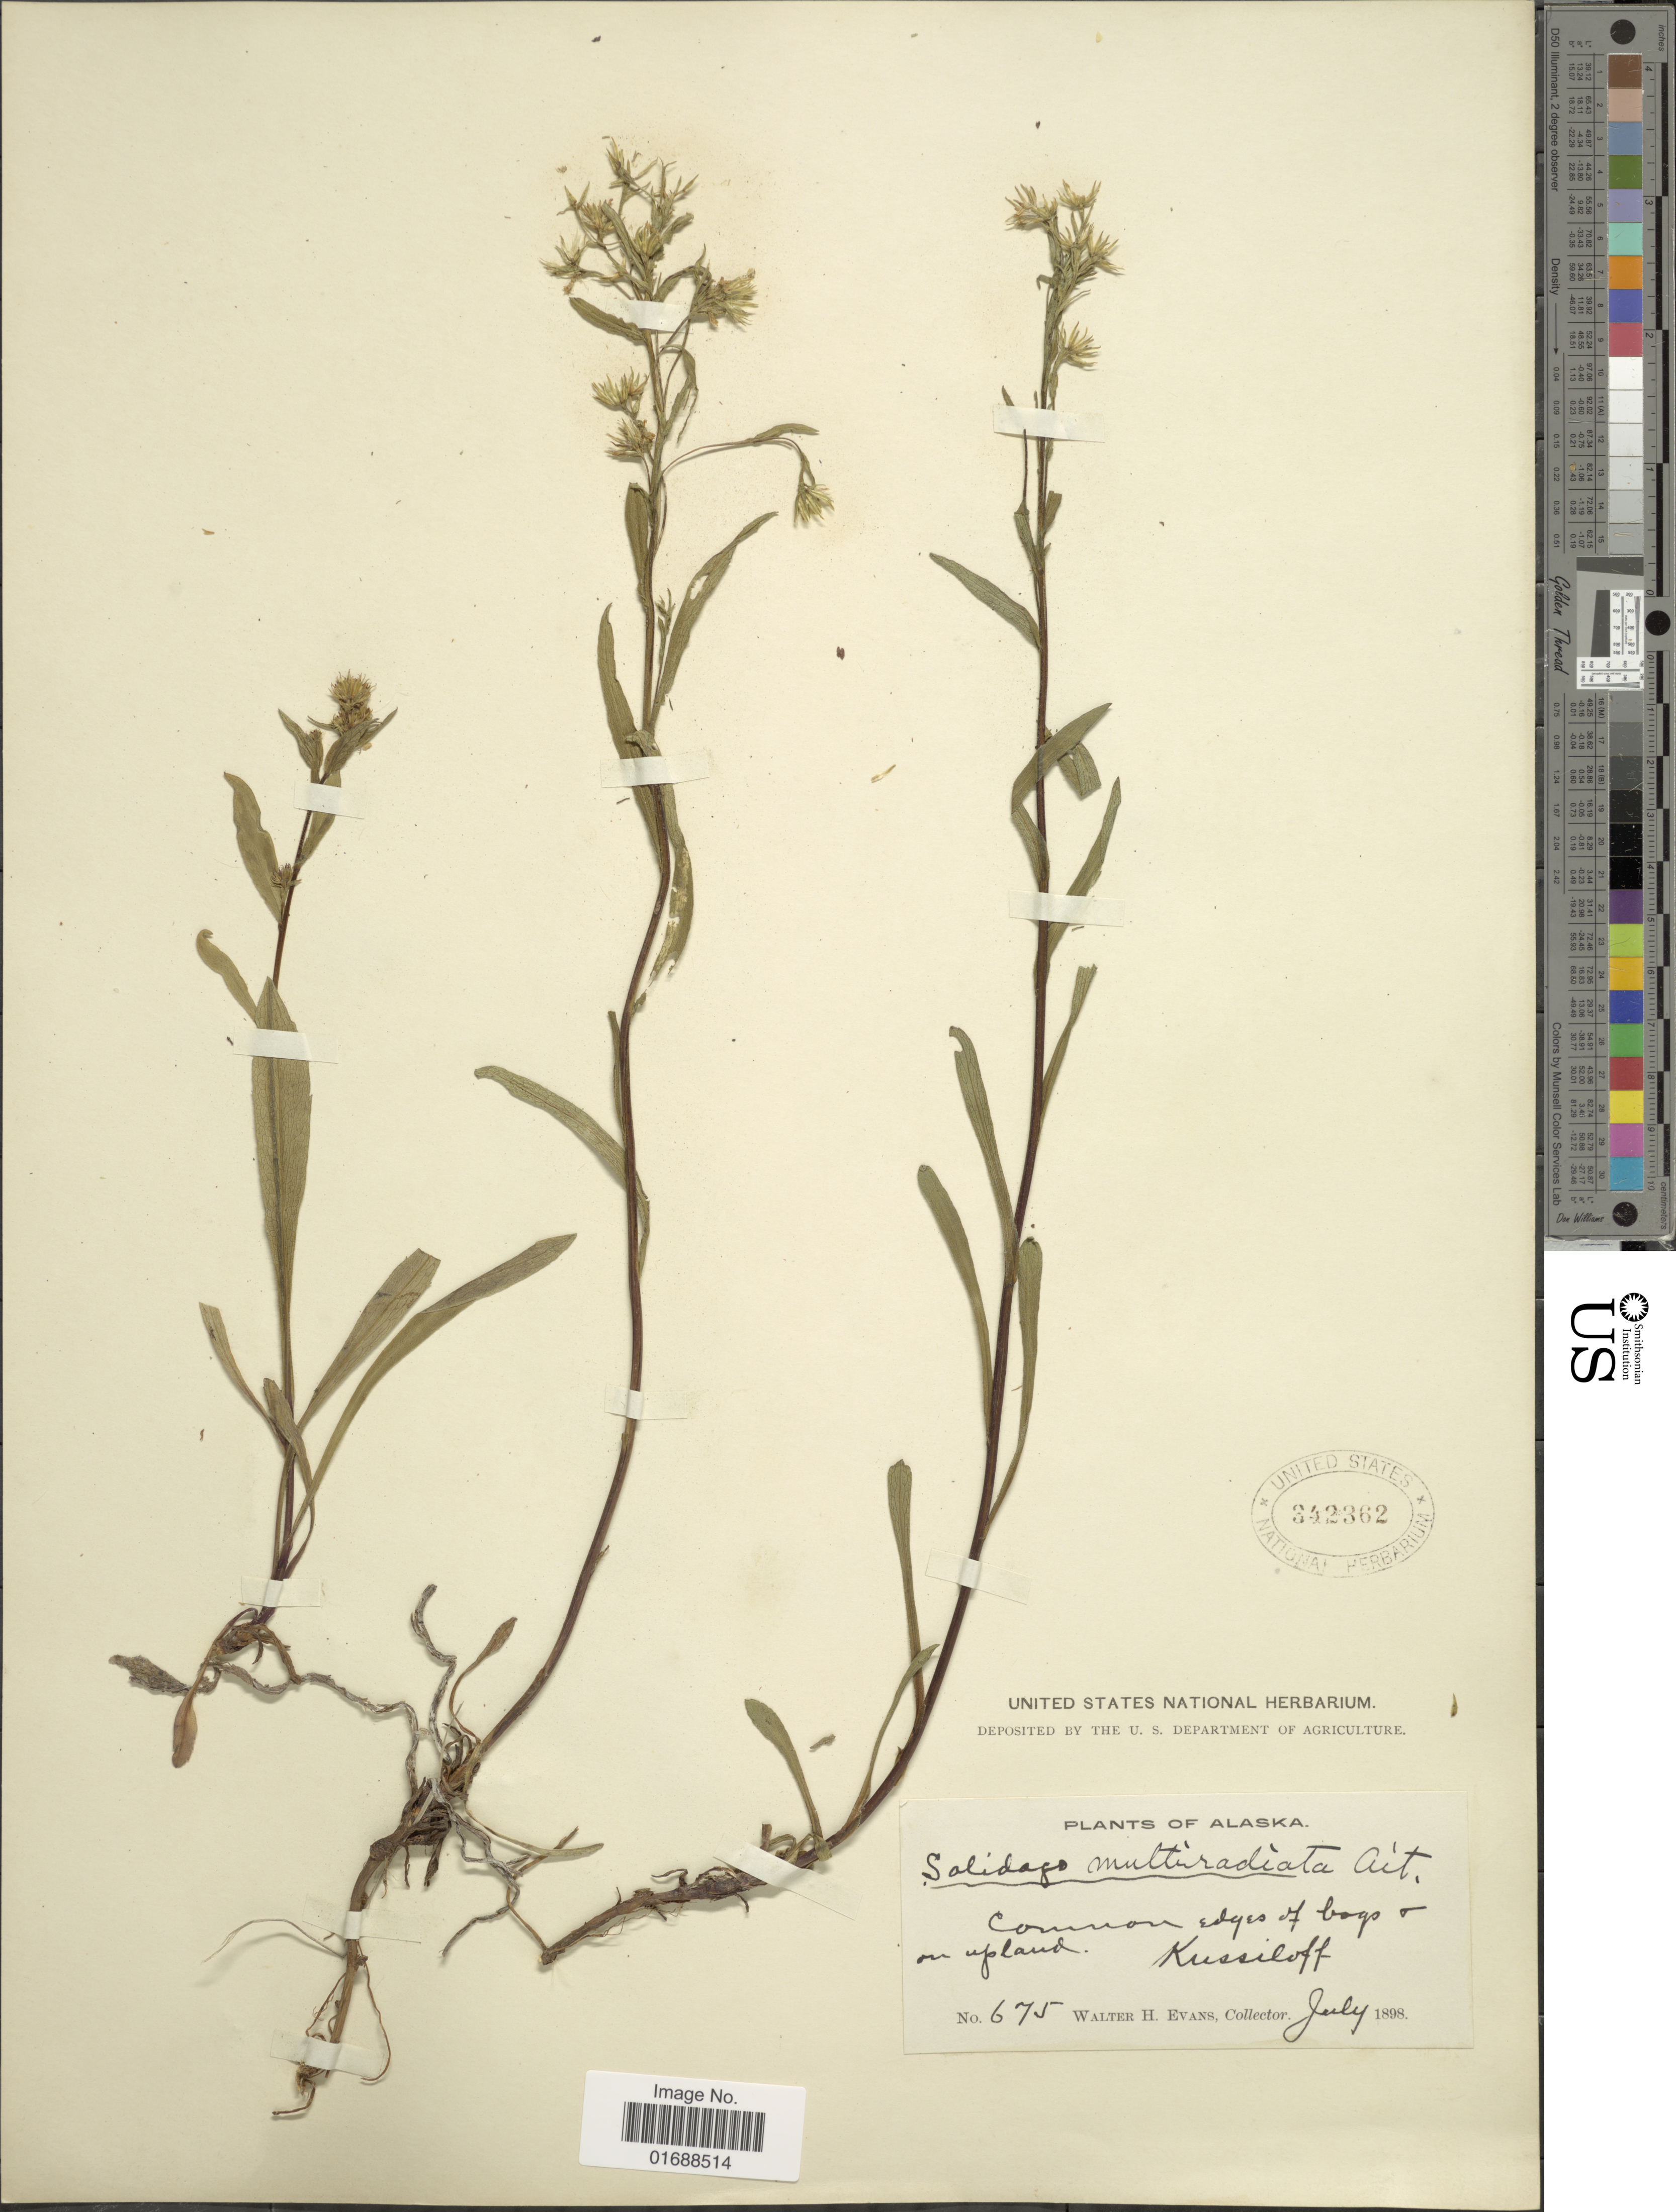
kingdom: Plantae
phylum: Tracheophyta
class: Magnoliopsida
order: Asterales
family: Asteraceae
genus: Solidago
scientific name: Solidago multiradiata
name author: Aiton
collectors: W. H. Evans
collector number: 675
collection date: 1898-07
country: United States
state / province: Alaska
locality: Common edges of bogs + on upland, Kussiloff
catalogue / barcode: US 342362